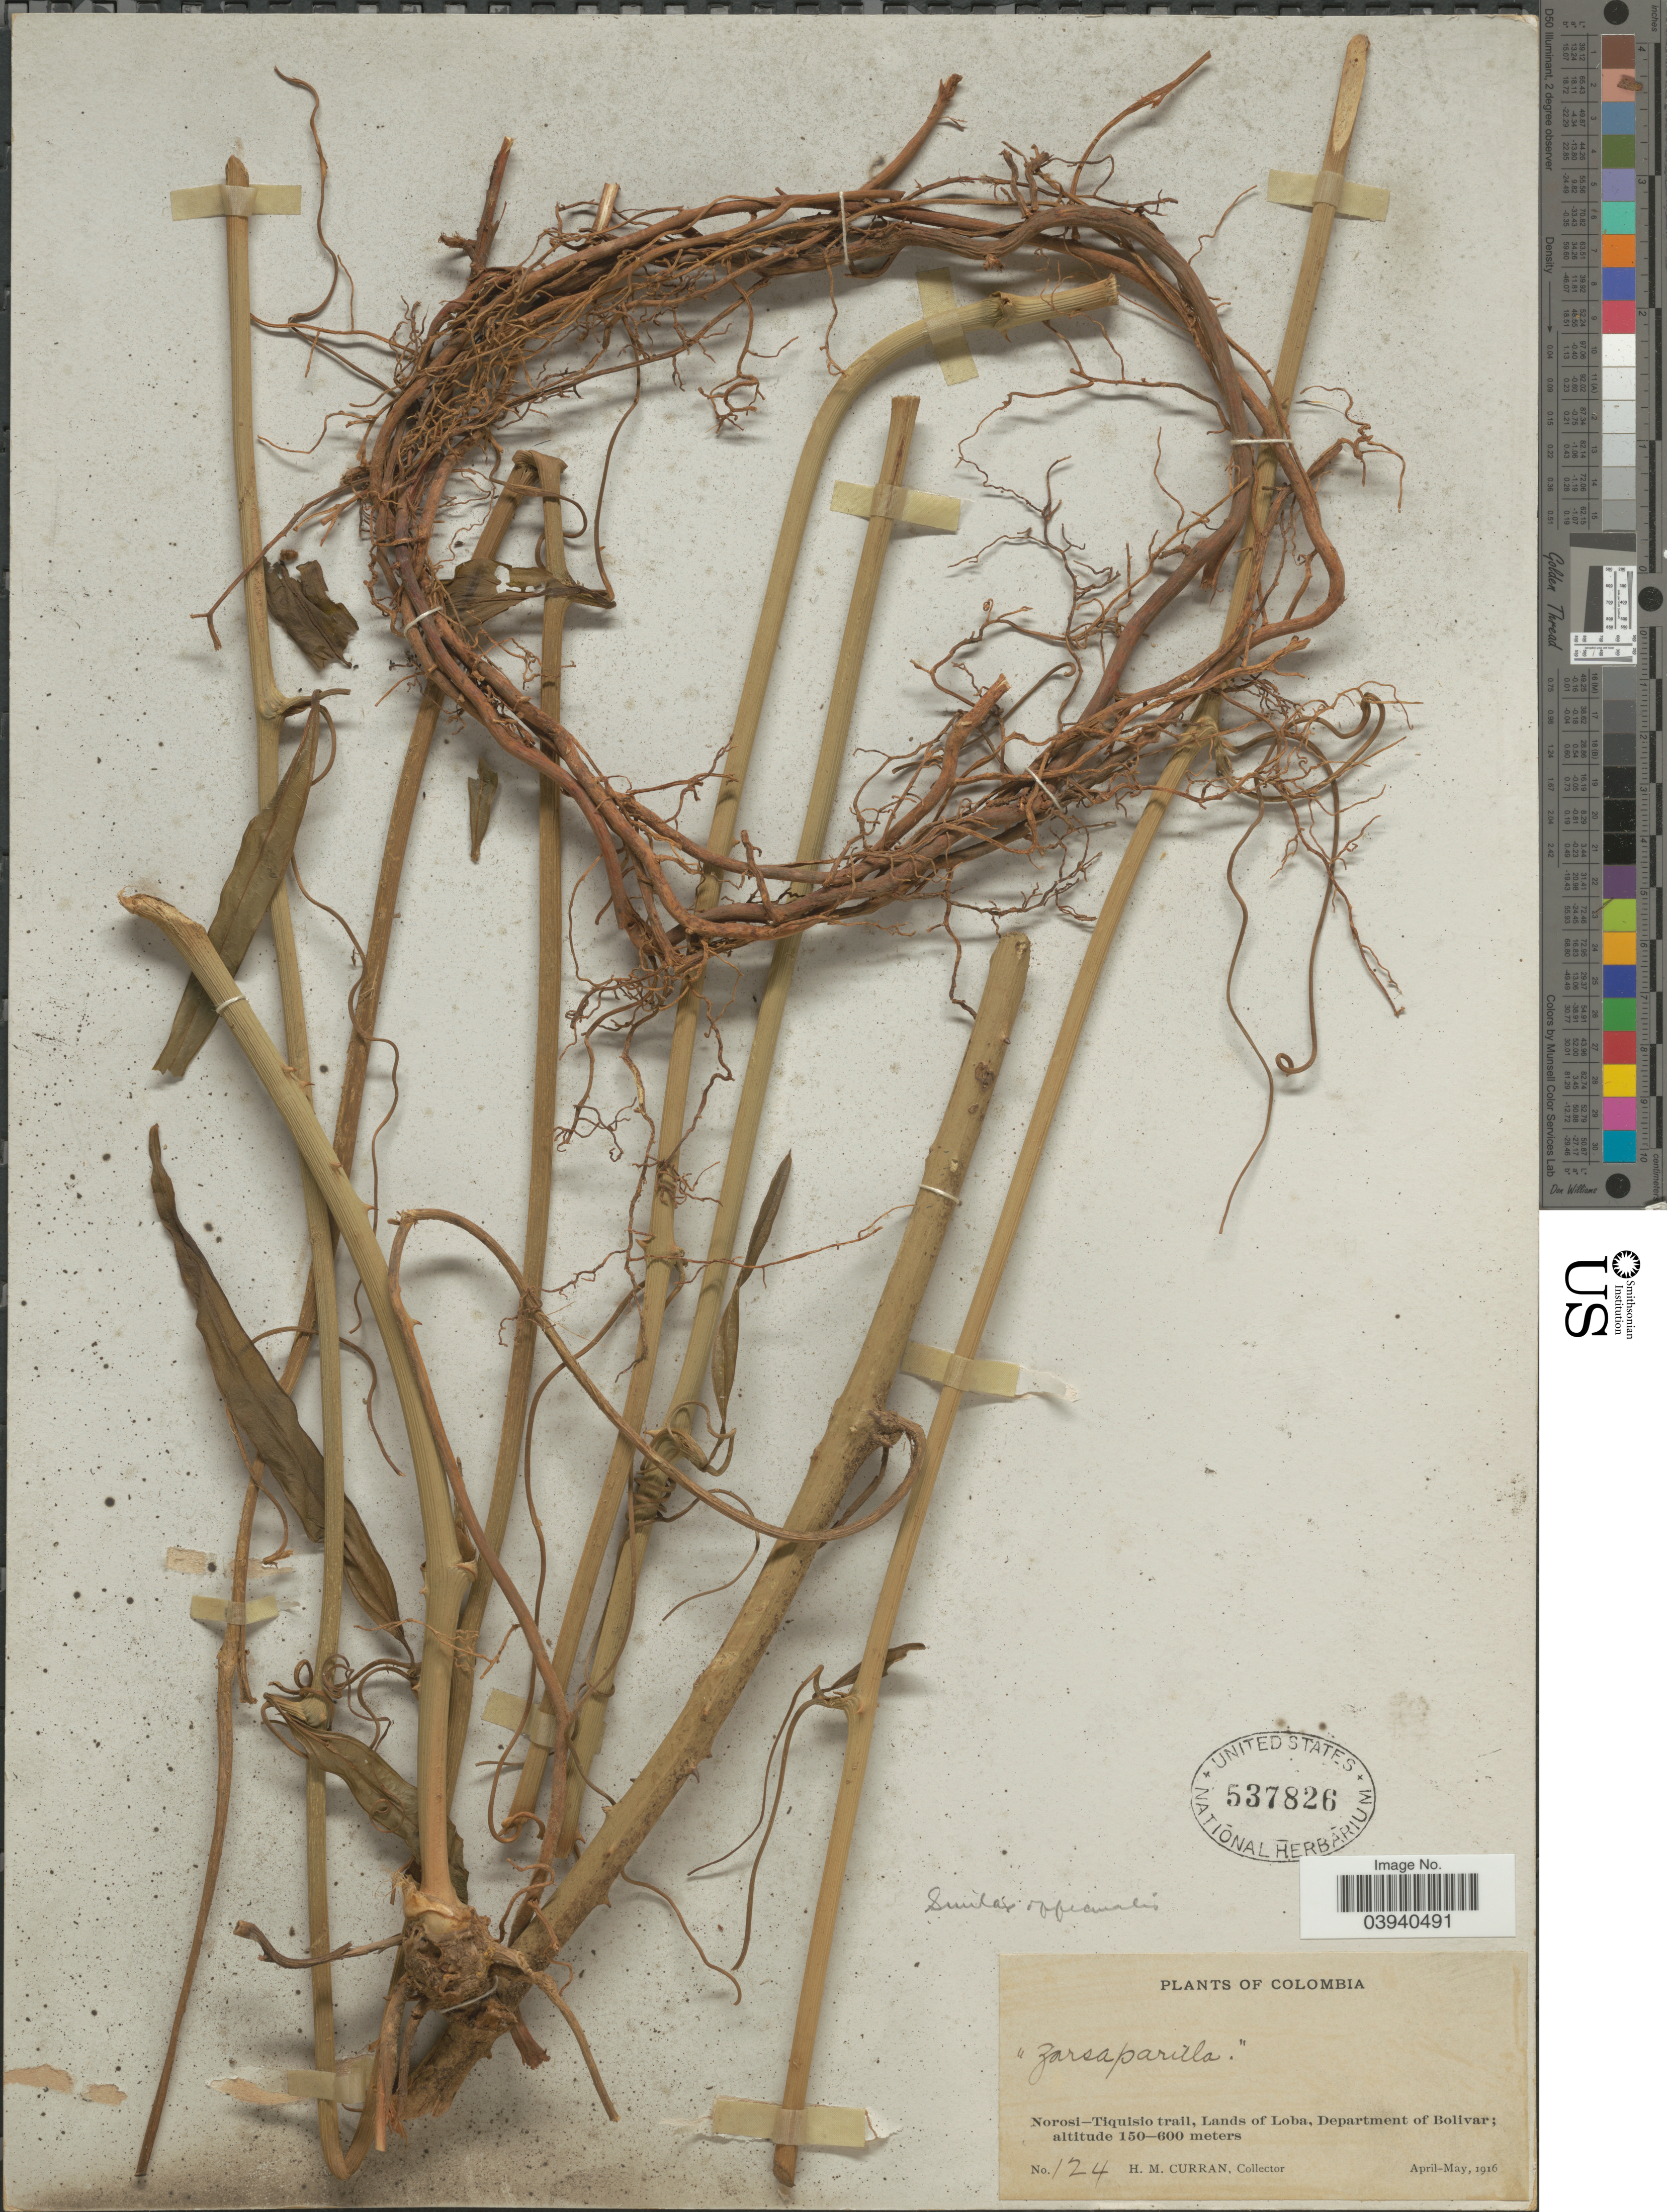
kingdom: Plantae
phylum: Tracheophyta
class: Liliopsida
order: Liliales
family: Smilacaceae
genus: Smilax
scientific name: Smilax sp.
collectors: H. M. Curran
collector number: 124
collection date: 1916-04/1916-05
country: Colombia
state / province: Bolívar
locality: Norosi-Tiquisio trail, Lands of Loba, Department of Bolivar.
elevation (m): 150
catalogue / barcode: US 537826